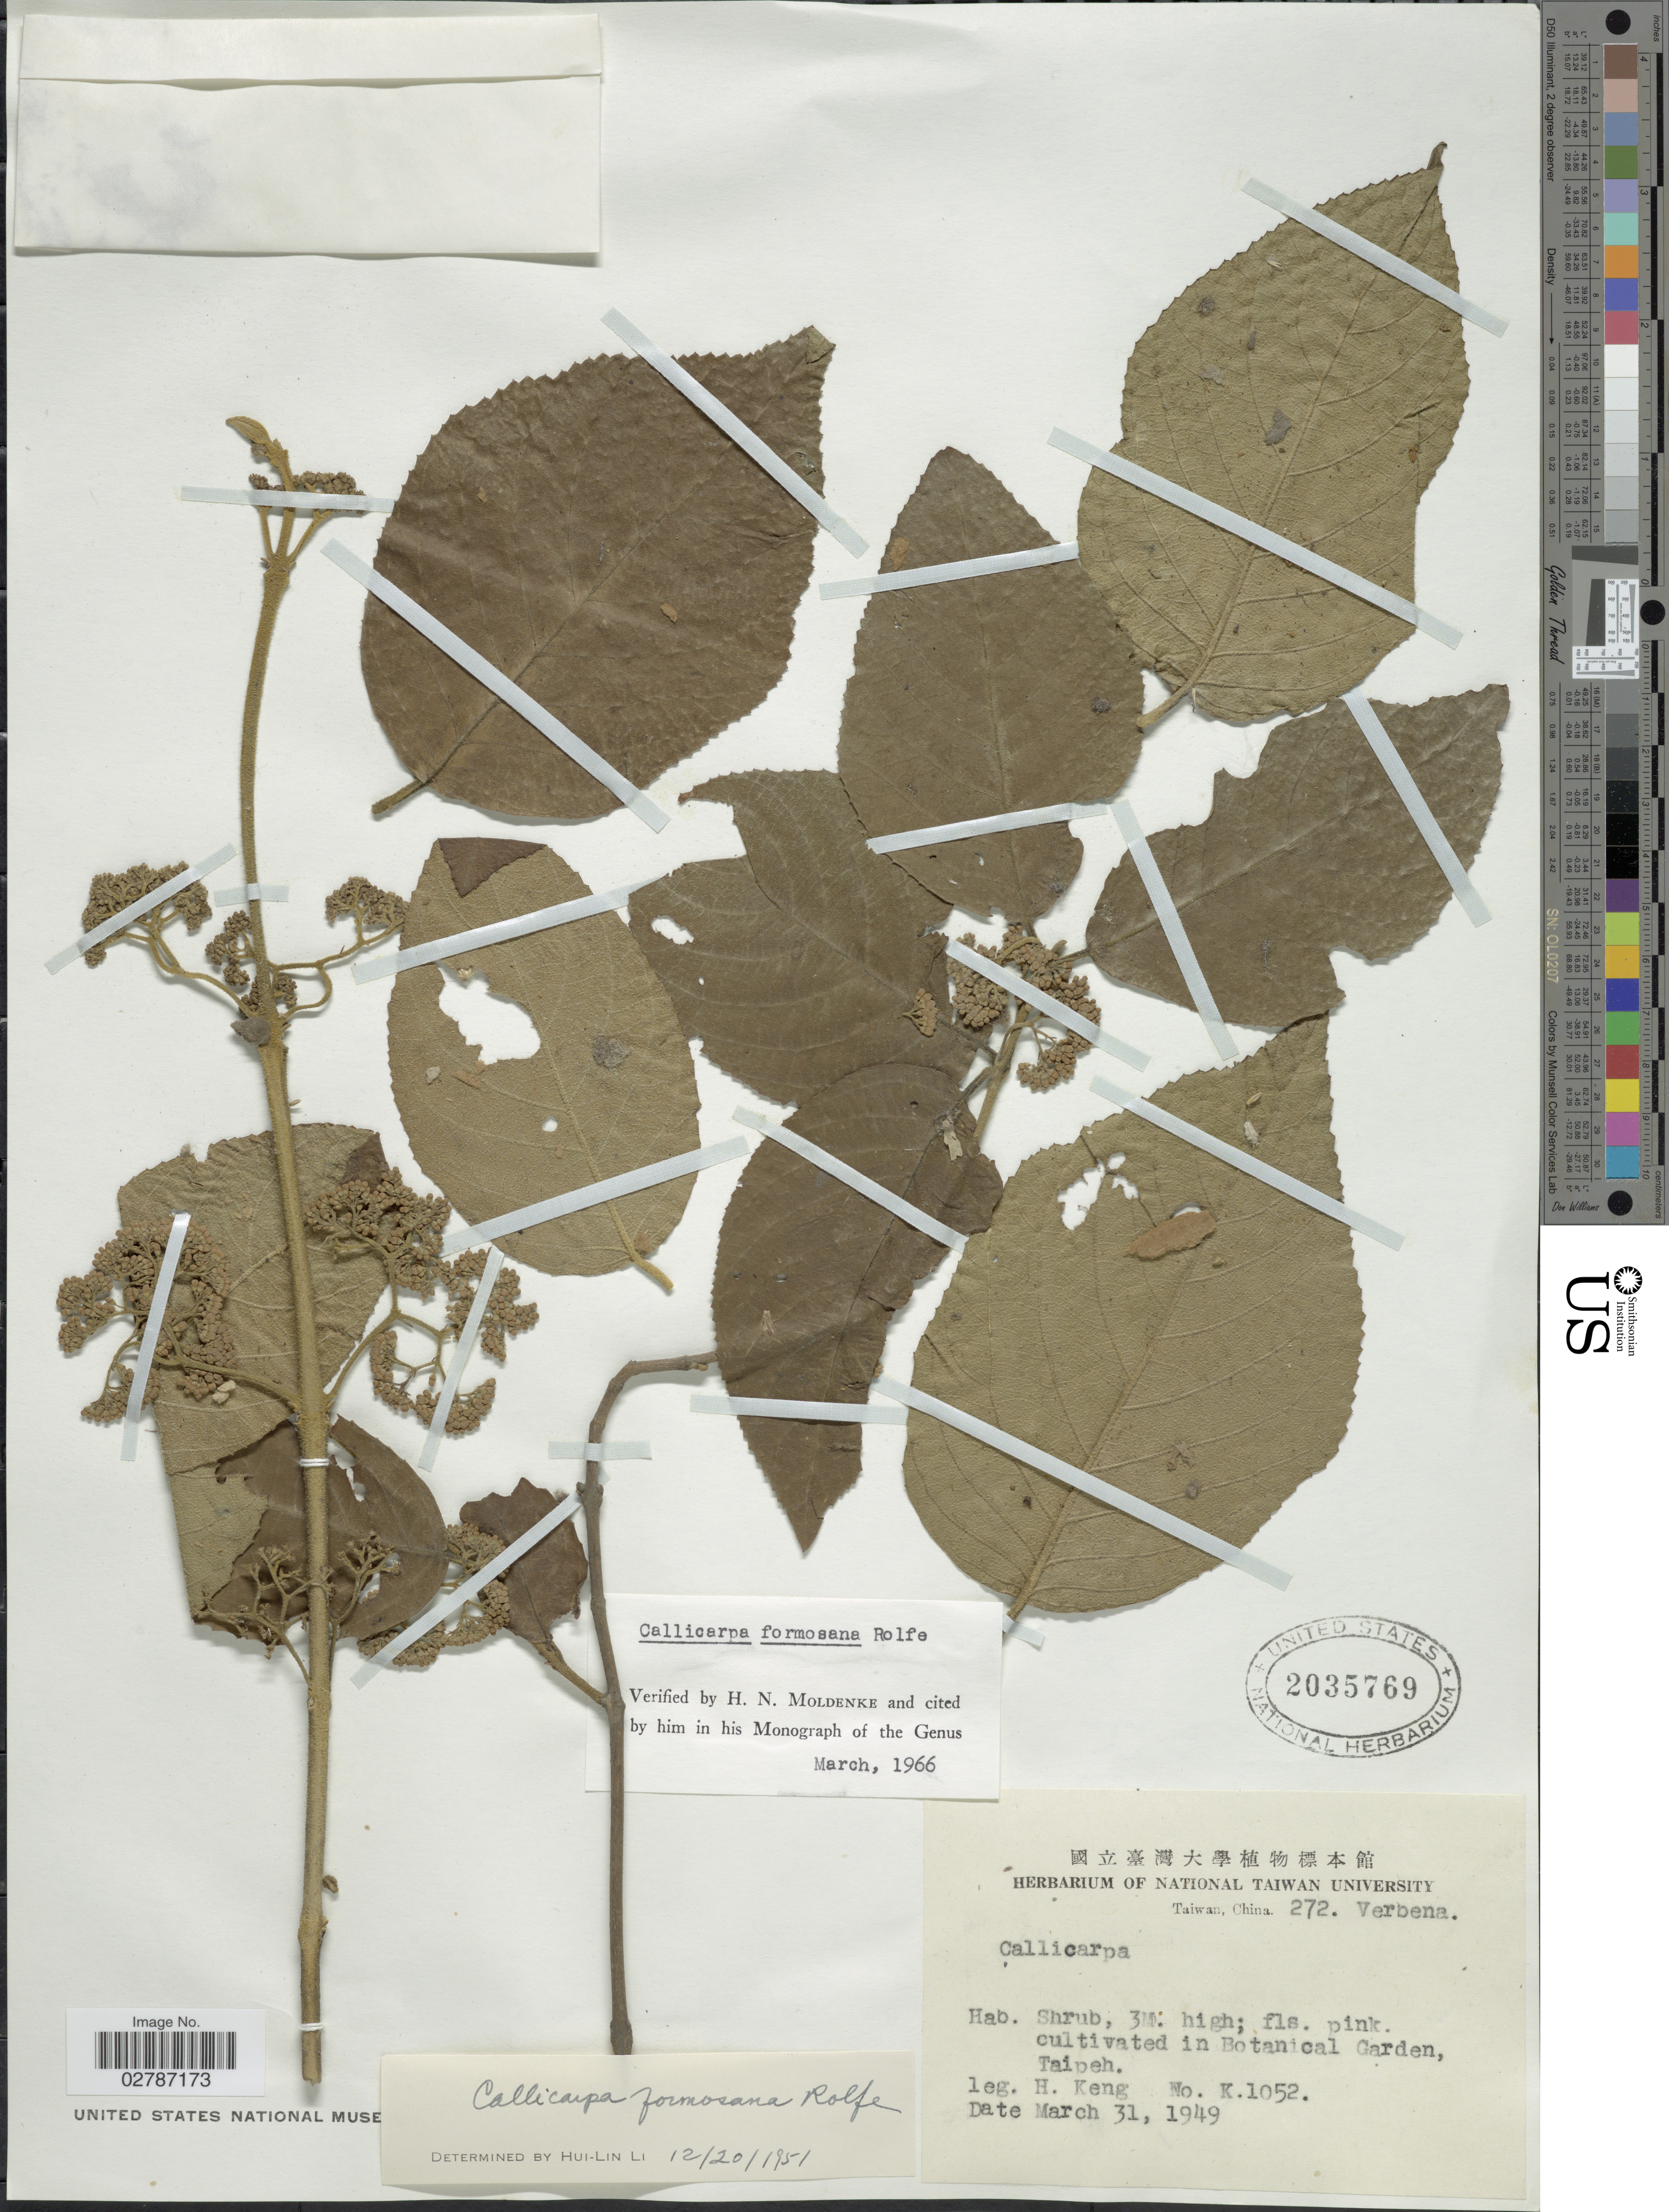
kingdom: Plantae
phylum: Tracheophyta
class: Magnoliopsida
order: Lamiales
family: Lamiaceae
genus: Callicarpa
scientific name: Callicarpa formosana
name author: Rolfe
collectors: H. Keng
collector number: K1052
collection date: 1949-03-31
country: Taiwan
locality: Cultivated in Botanical Garden, Taipeh.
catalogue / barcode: US 2035769